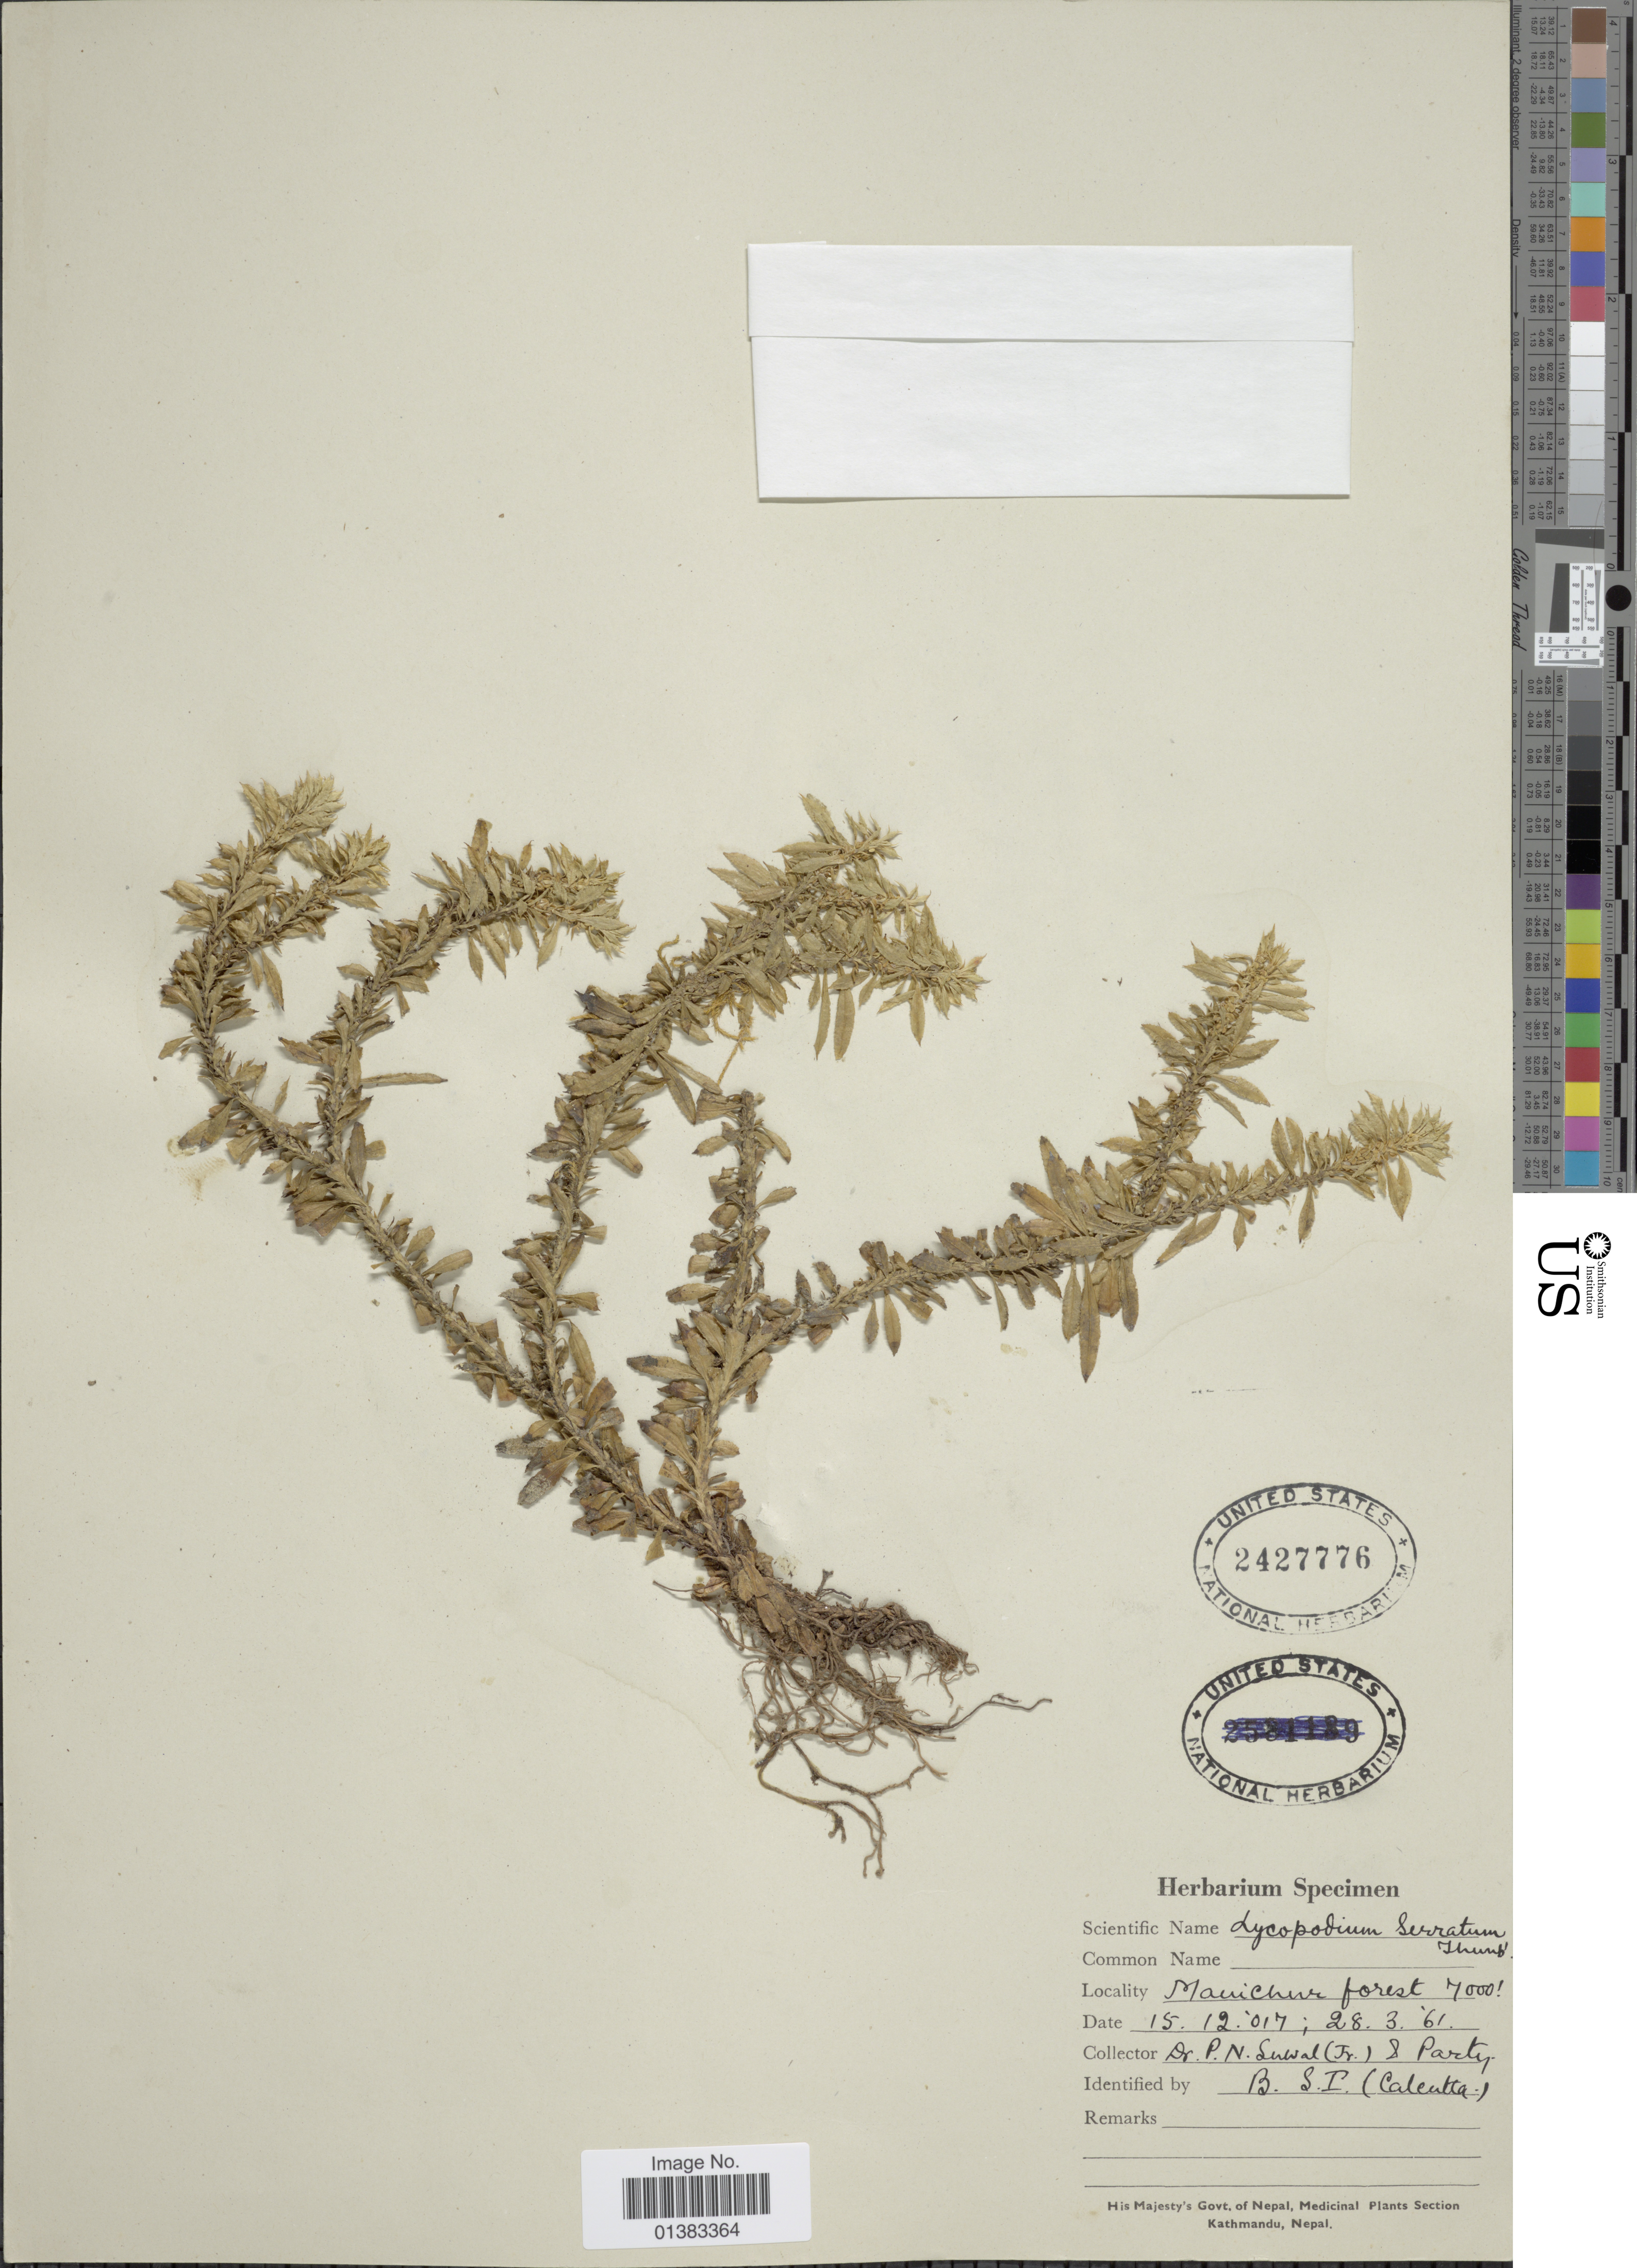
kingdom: Plantae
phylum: Tracheophyta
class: Lycopodiopsida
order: Lycopodiales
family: Lycopodiaceae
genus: Huperzia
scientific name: Huperzia serrata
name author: (Thunb.) Trevis.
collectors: P. Suwal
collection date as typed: Transcribed d/m/y: 15/12/17 to 28/3/61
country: Nepal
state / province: Province No. 3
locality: Manichur forest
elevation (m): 2134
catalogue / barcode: US 2427776